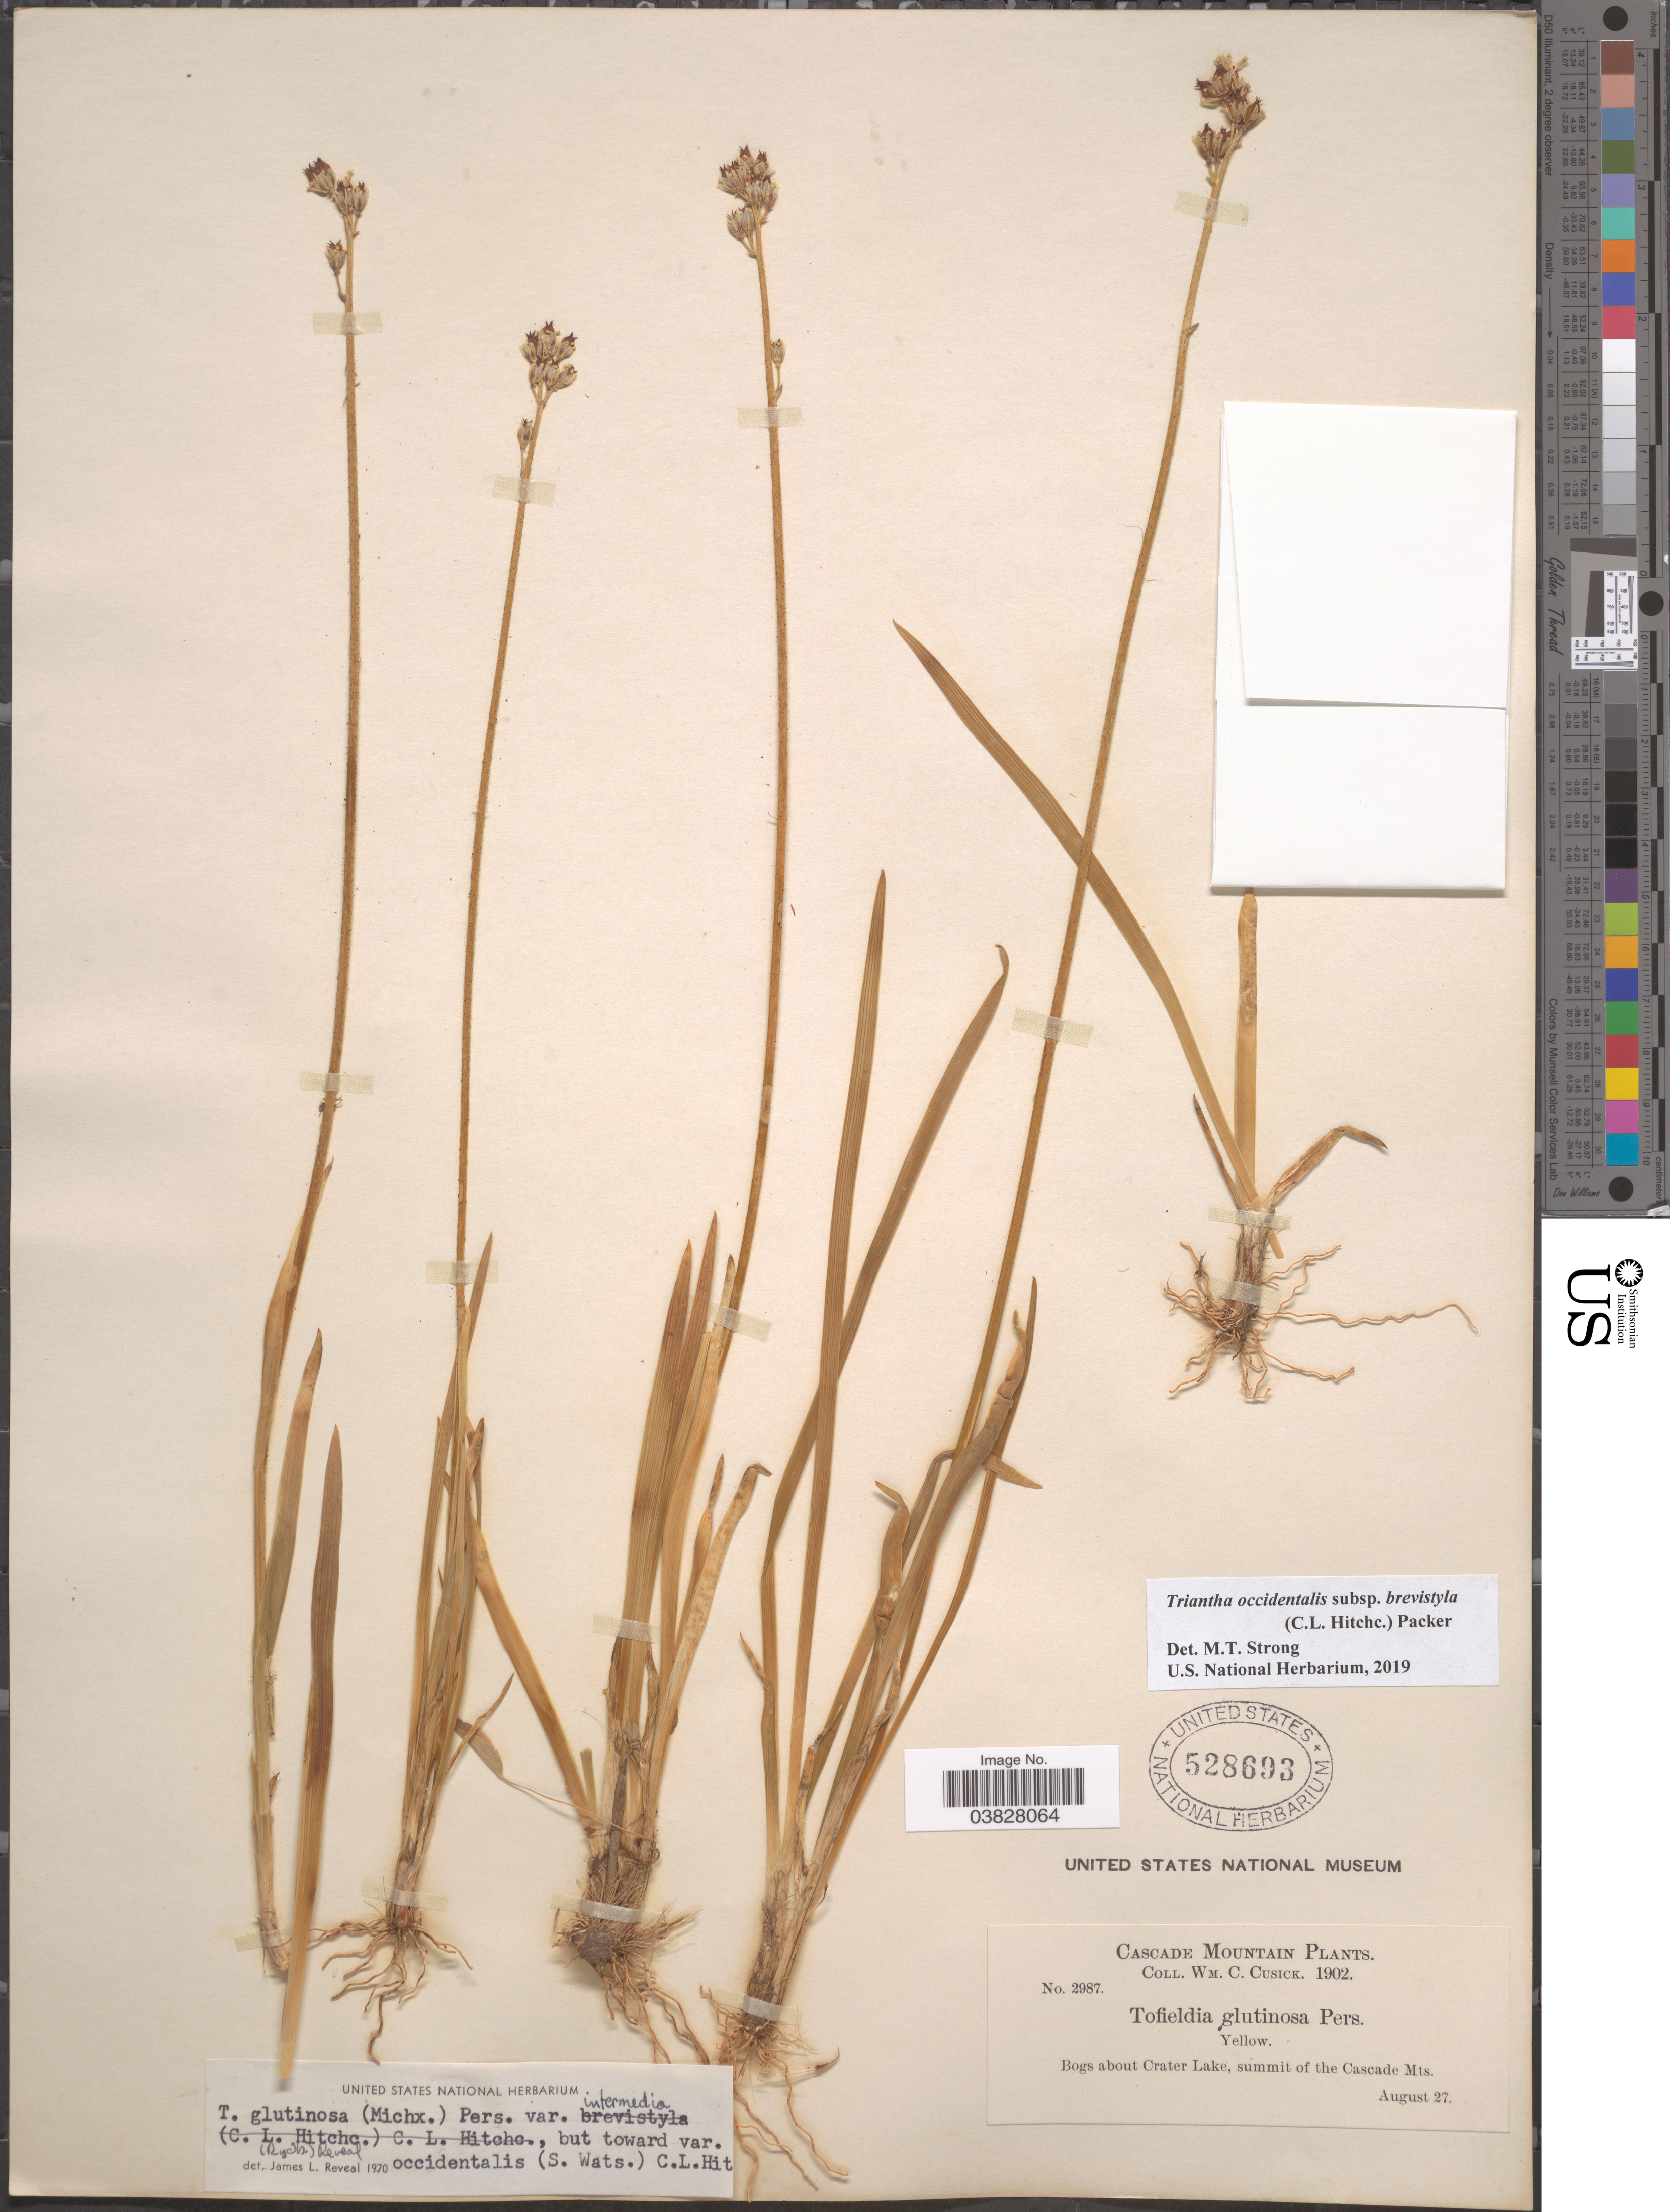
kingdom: Plantae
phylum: Tracheophyta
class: Liliopsida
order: Alismatales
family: Tofieldiaceae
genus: Triantha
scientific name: Triantha occidentalis subsp. brevistyla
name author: (C.L. Hitchc.) Packer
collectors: W. C. Cusick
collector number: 2987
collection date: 1902-08-27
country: United States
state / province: Oregon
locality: Cascade Mountain. Bogs about Crater Lake, summit of the Cascade Mts.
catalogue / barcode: US 528693